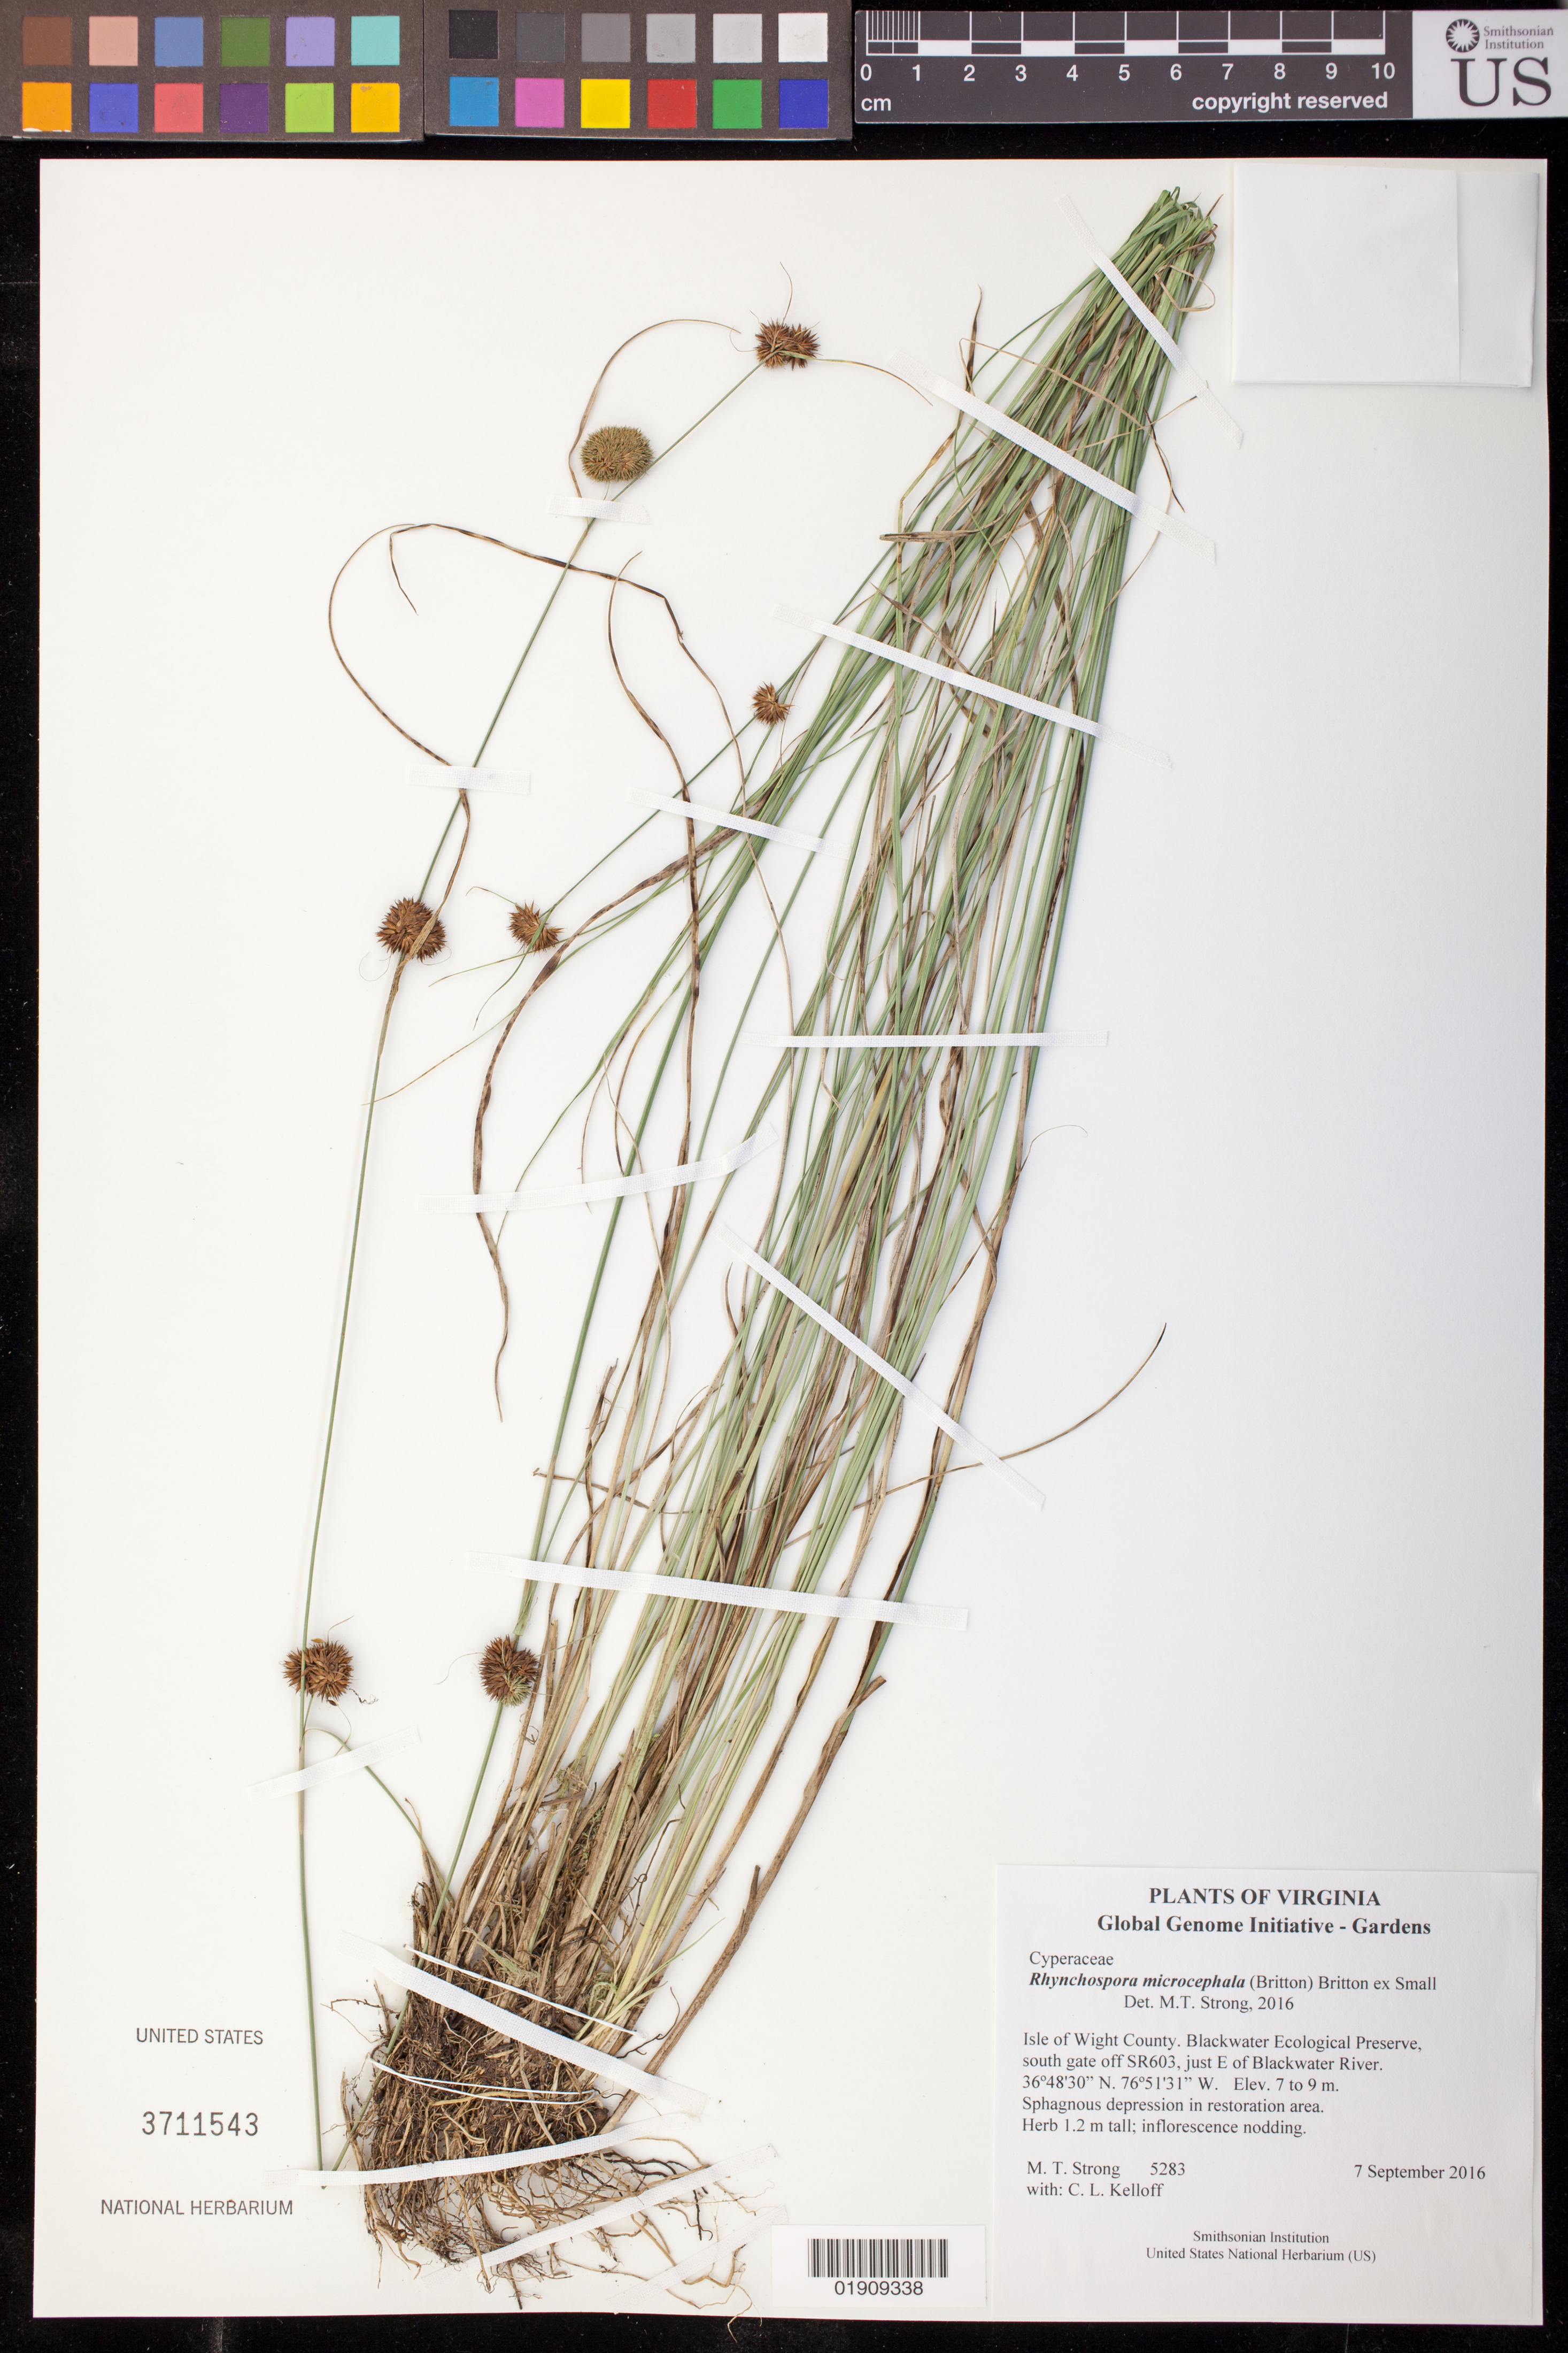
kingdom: Plantae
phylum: Tracheophyta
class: Liliopsida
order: Poales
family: Cyperaceae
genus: Rhynchospora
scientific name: Rhynchospora microcephala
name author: (Britton) Britton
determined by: Strong, Mark T., (BOT), Smithsonian Institution - National Museum of Natural History (UNITED STATES)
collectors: M. T. Strong & C. L. Kelloff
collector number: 5283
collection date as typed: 7 September 2016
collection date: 2016-09-07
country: United States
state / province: Virginia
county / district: Isle of Wight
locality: Blackwater Ecological Preserve, south gate off SR603, just E of Blackwater River.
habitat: Sphagnous depression in restoration area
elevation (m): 7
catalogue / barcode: US 3711543